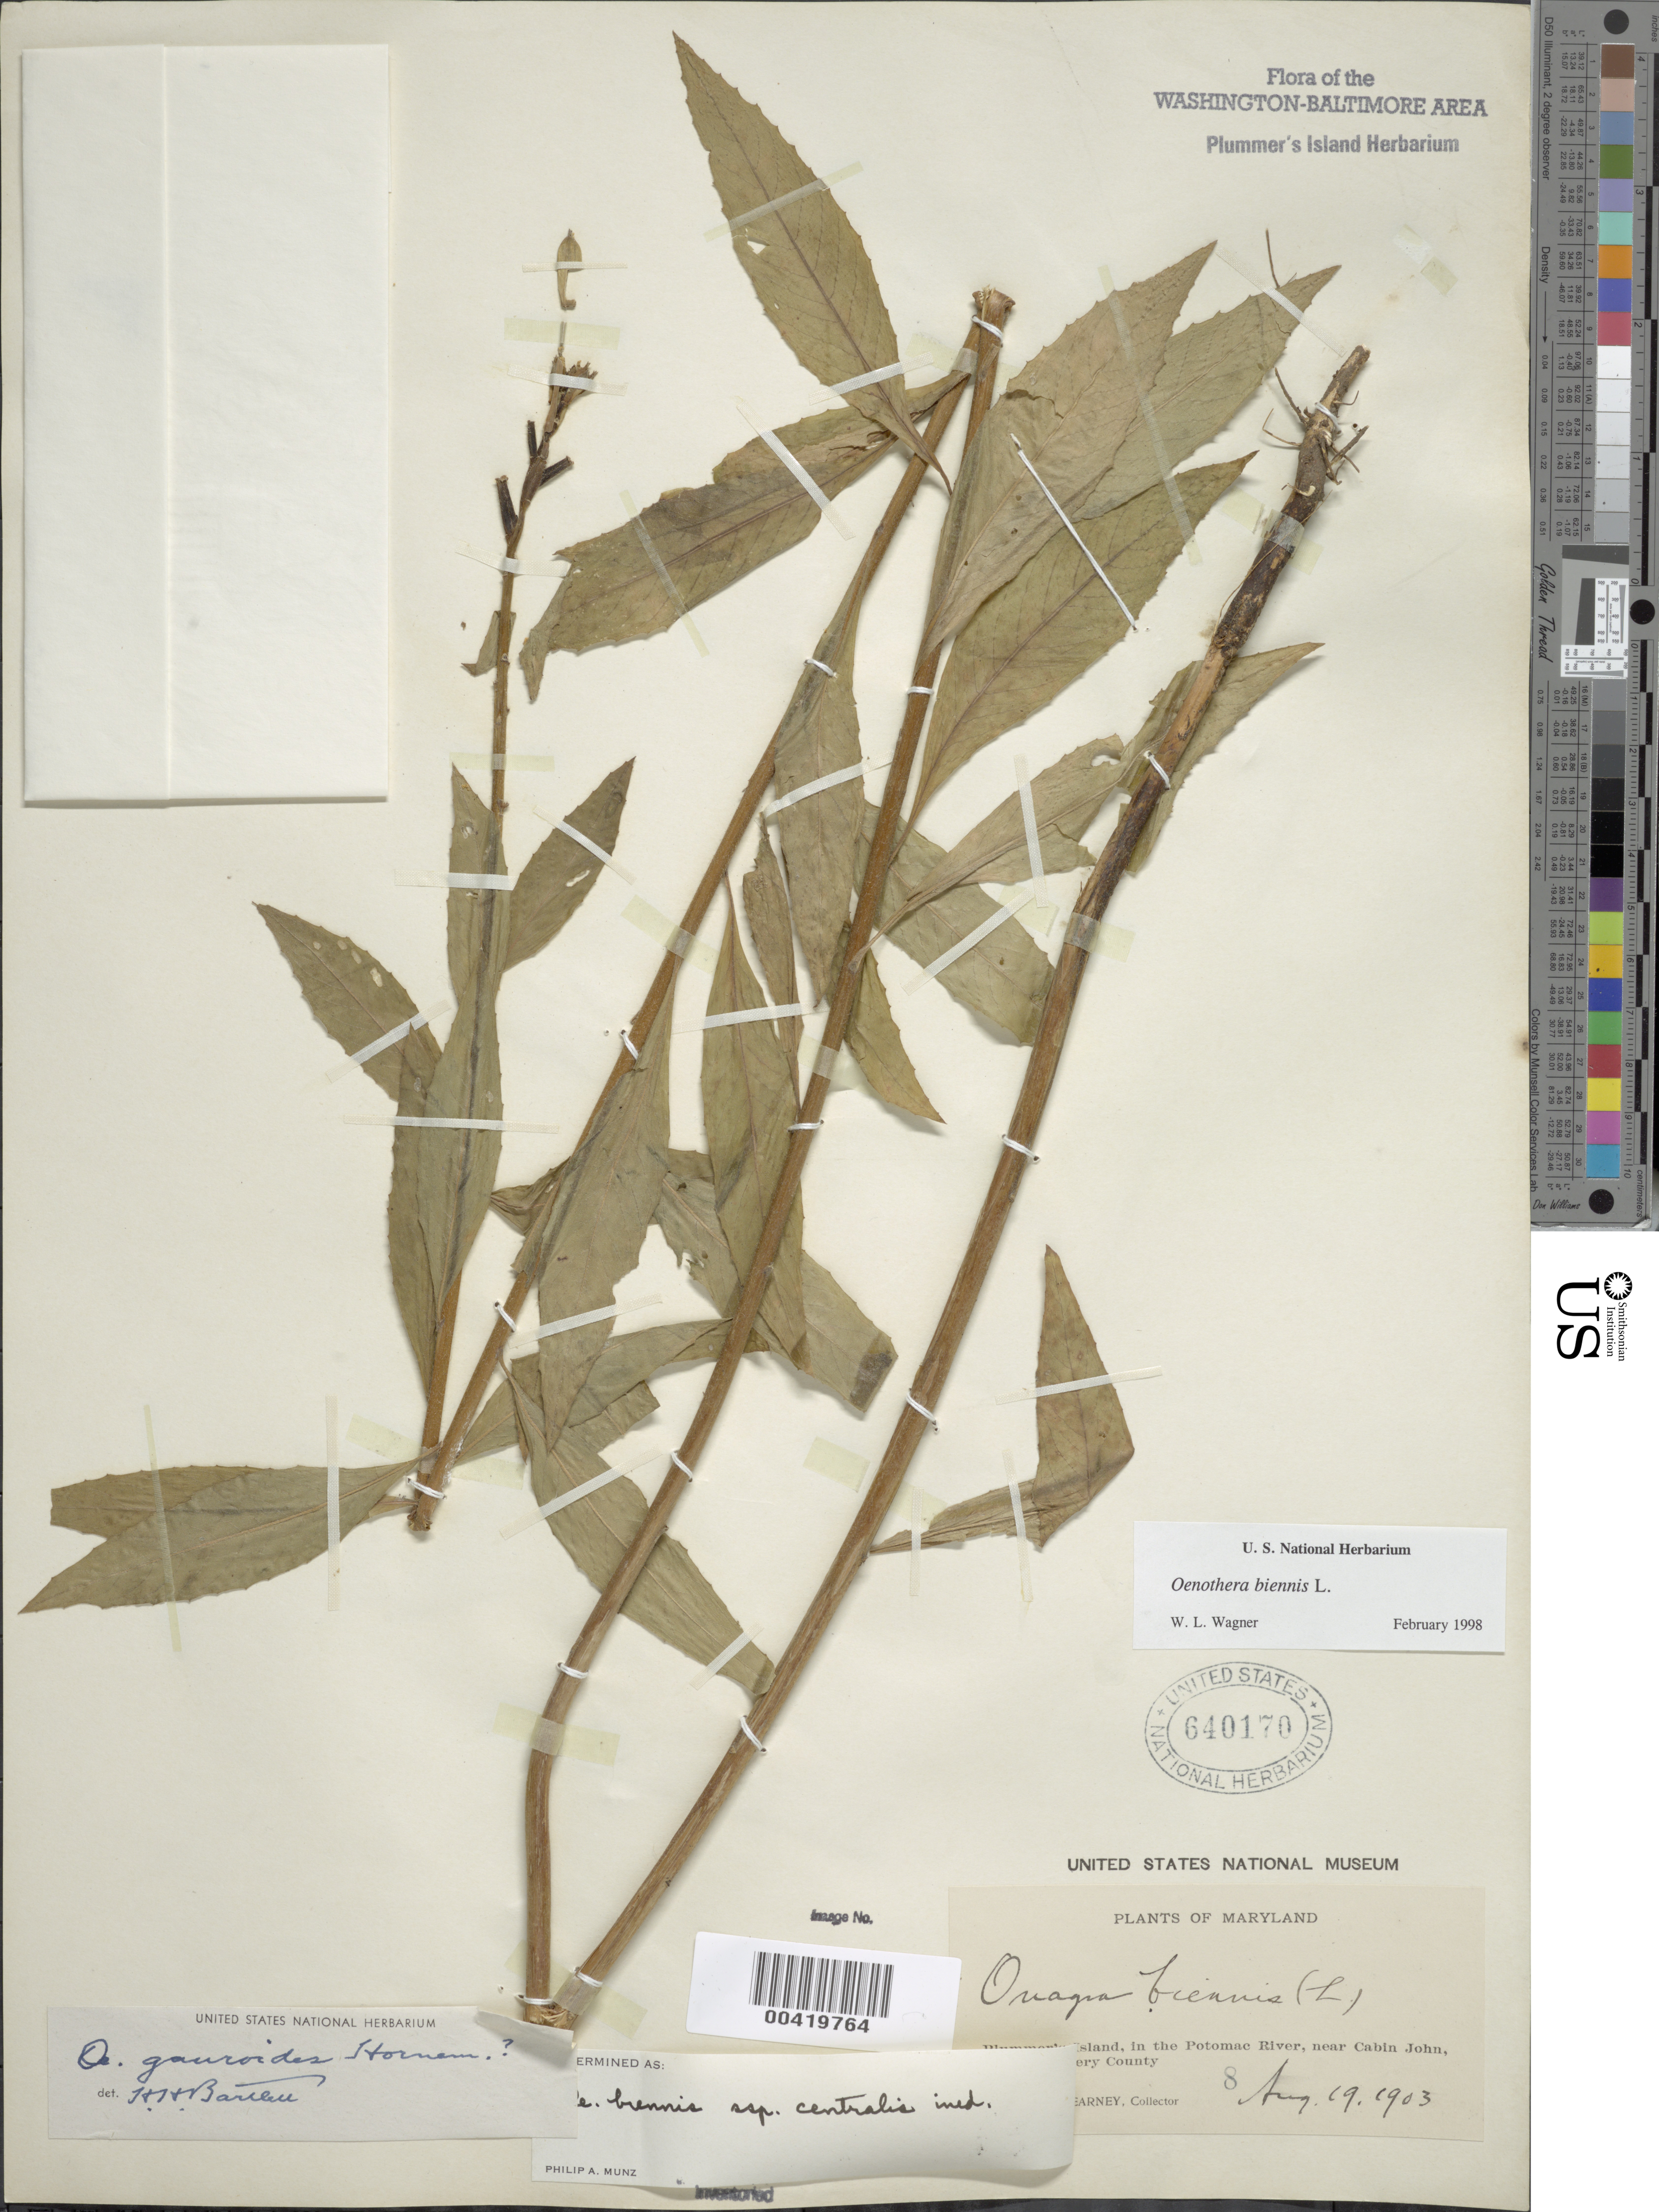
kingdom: Plantae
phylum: Tracheophyta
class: Magnoliopsida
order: Myrtales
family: Onagraceae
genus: Oenothera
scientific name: Oenothera biennis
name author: L.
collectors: T. H. Kearney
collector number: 8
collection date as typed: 19 Aug 1903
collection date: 1903-08-19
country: United States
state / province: Maryland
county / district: Montgomery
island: Plummers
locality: Plummer's Island Plummers Island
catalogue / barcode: US 640170